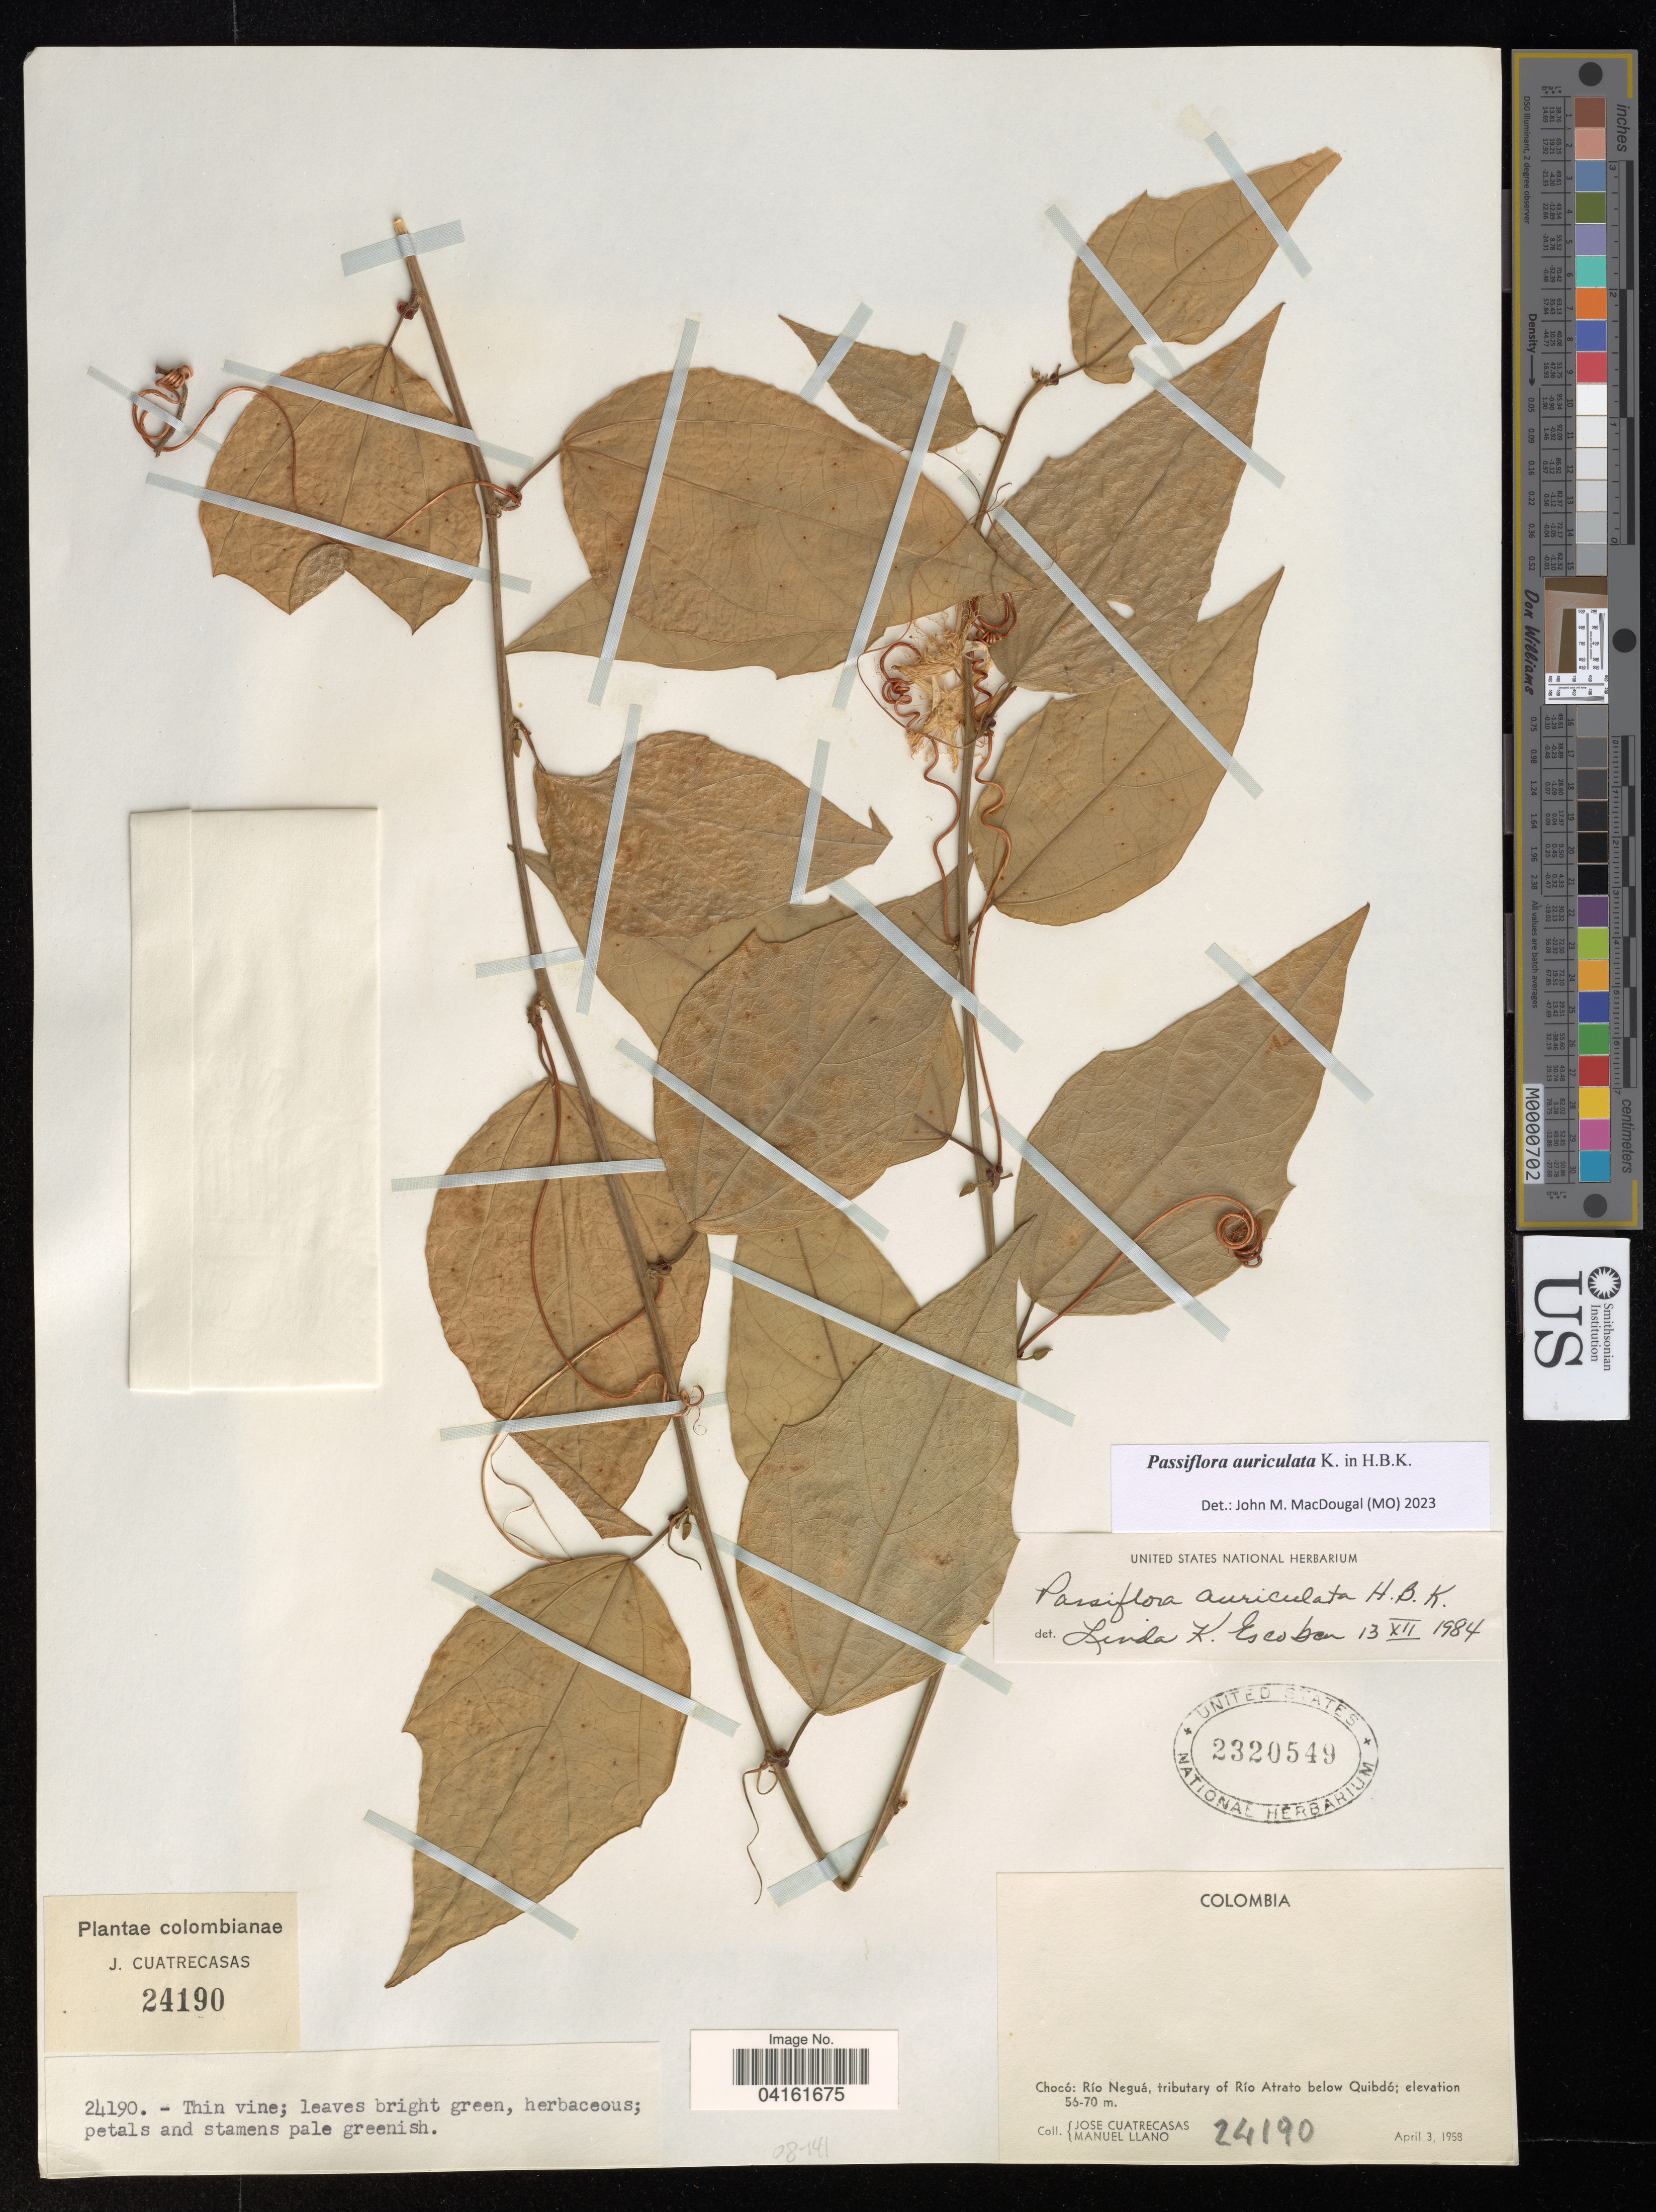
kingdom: Plantae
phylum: Tracheophyta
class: Magnoliopsida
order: Malpighiales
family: Passifloraceae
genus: Passiflora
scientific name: Passiflora auriculata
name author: Kunth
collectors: J. Cuatrecasas & M. Llano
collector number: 24190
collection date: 1958-04-03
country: Colombia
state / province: Chocó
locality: Río Neguá, tributary of Río Atrato below Quibdó.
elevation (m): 56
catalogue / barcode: US 2320549